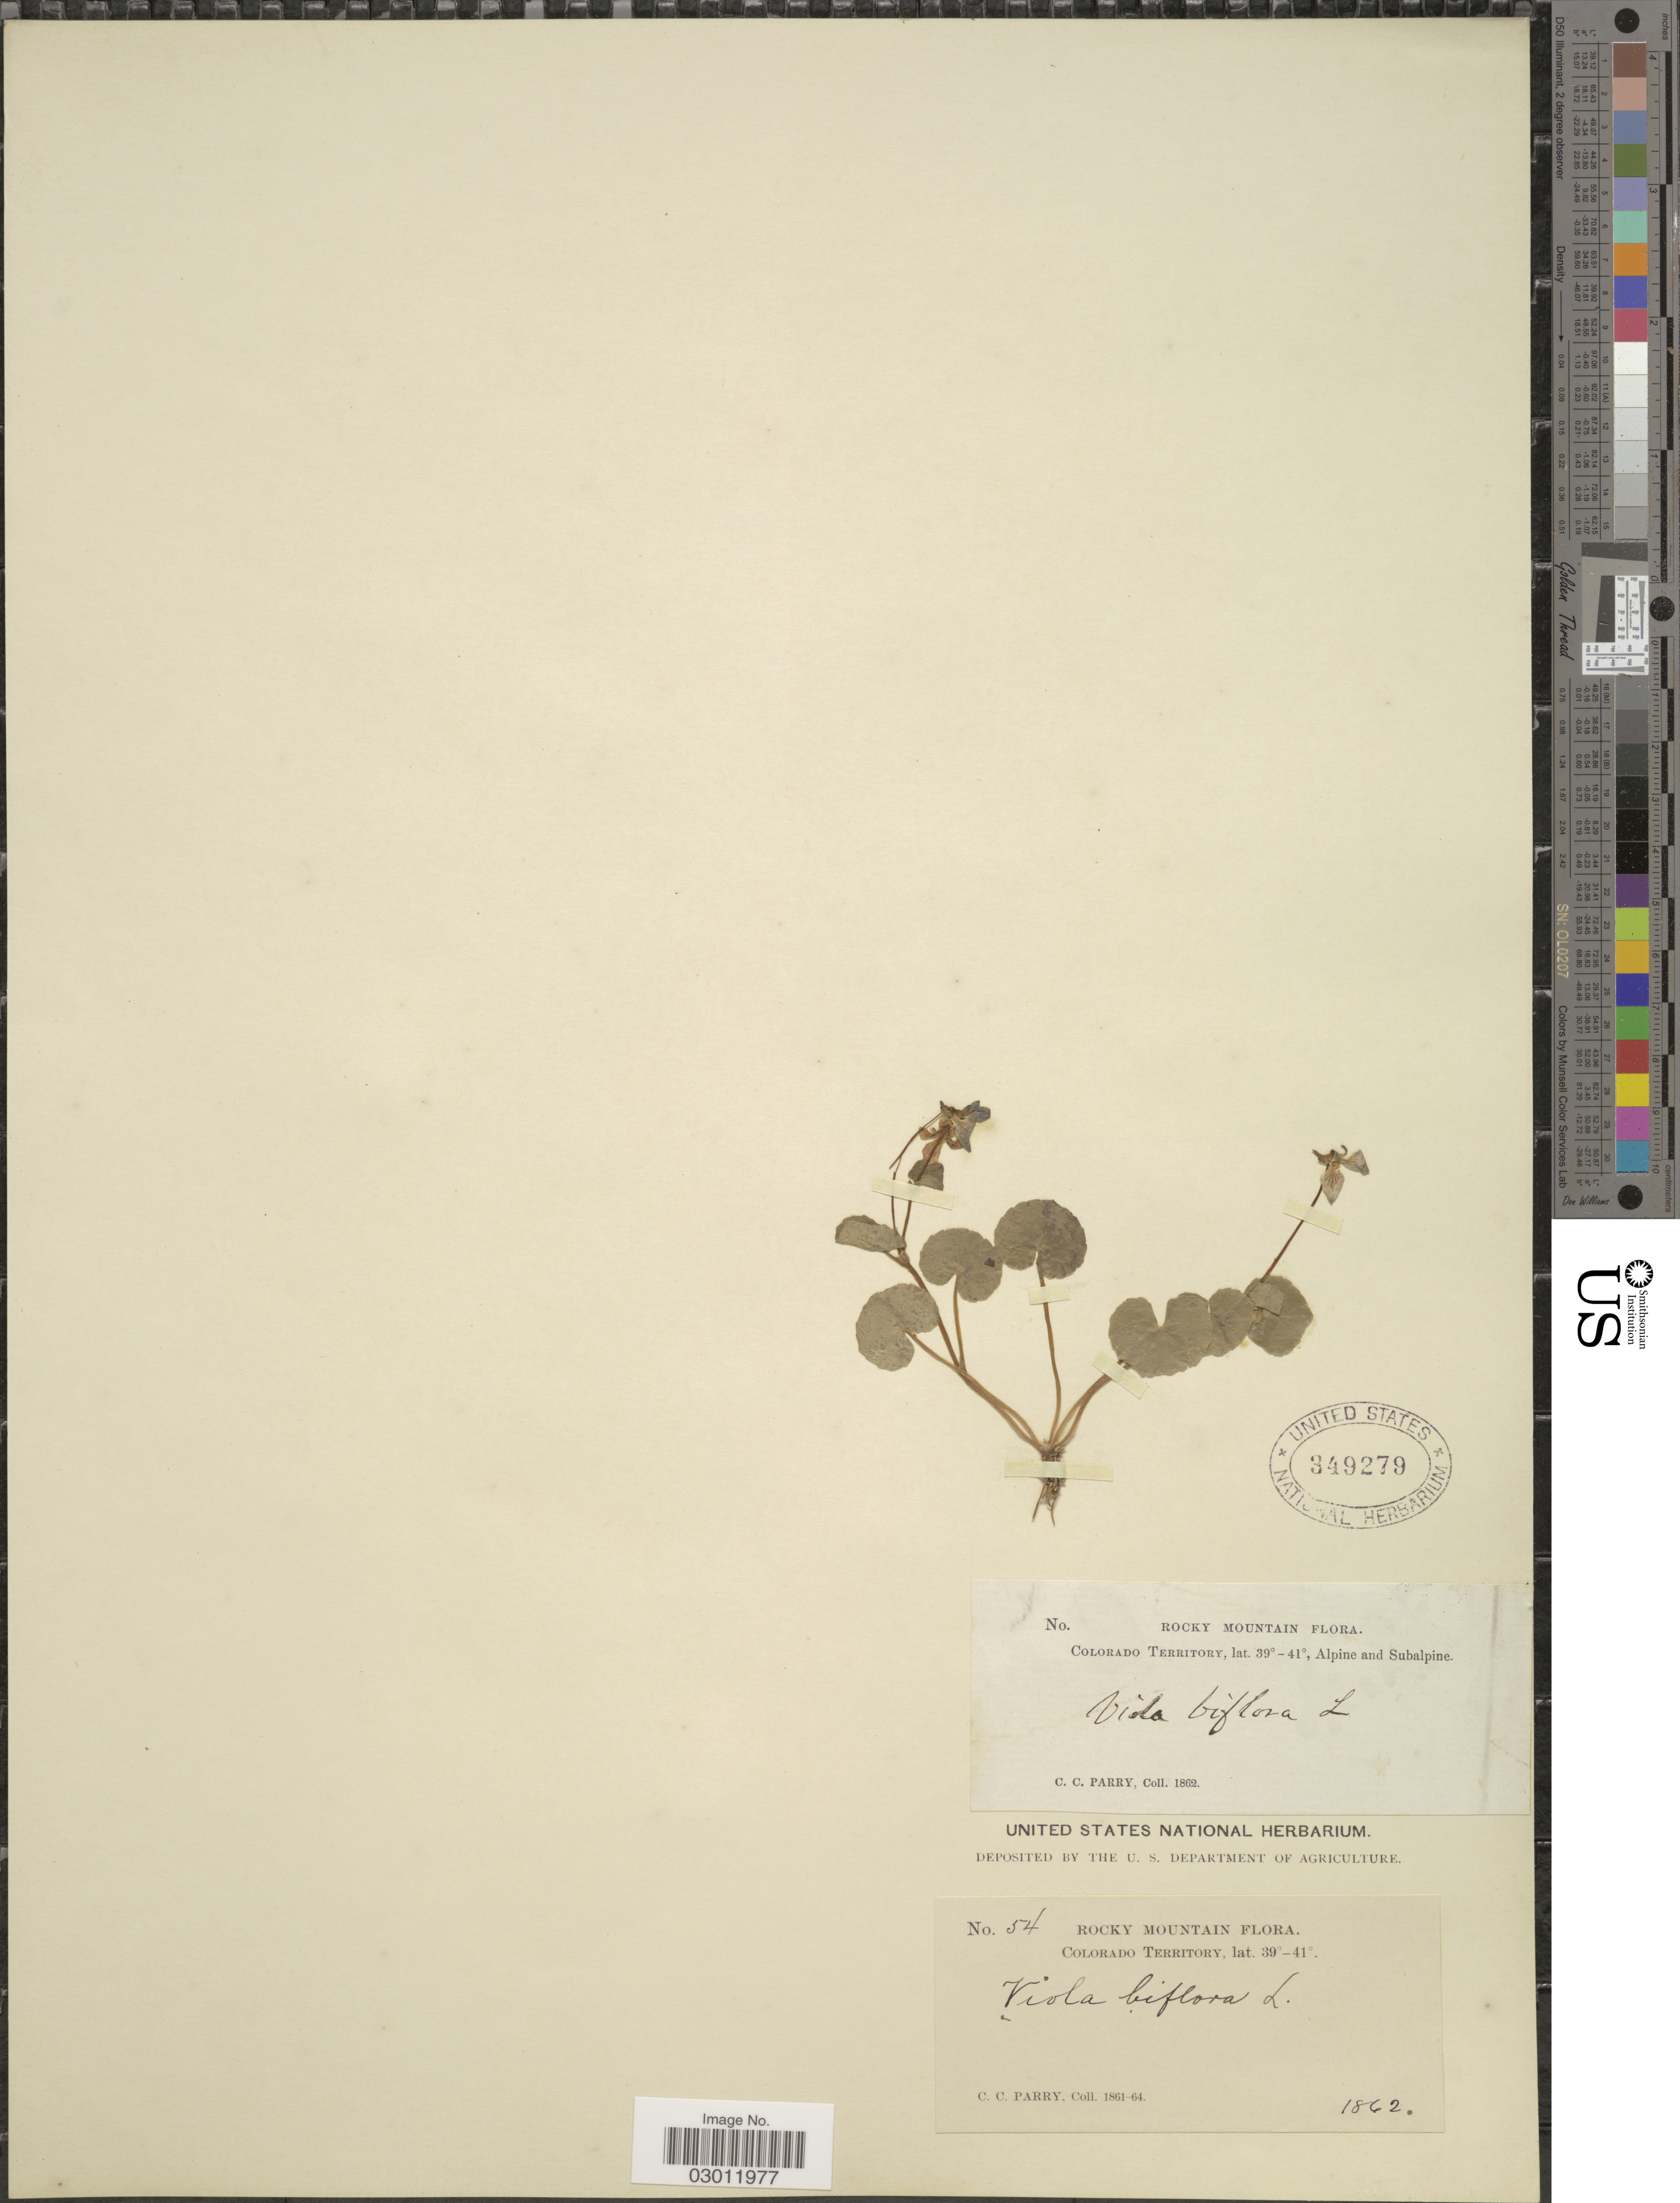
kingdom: Plantae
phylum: Tracheophyta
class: Magnoliopsida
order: Malpighiales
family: Violaceae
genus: Viola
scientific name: Viola biflora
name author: L.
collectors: C. C. Parry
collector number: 54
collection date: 1862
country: United States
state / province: Colorado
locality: Rocky Mountain. Colorado Territory.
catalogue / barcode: US 349279